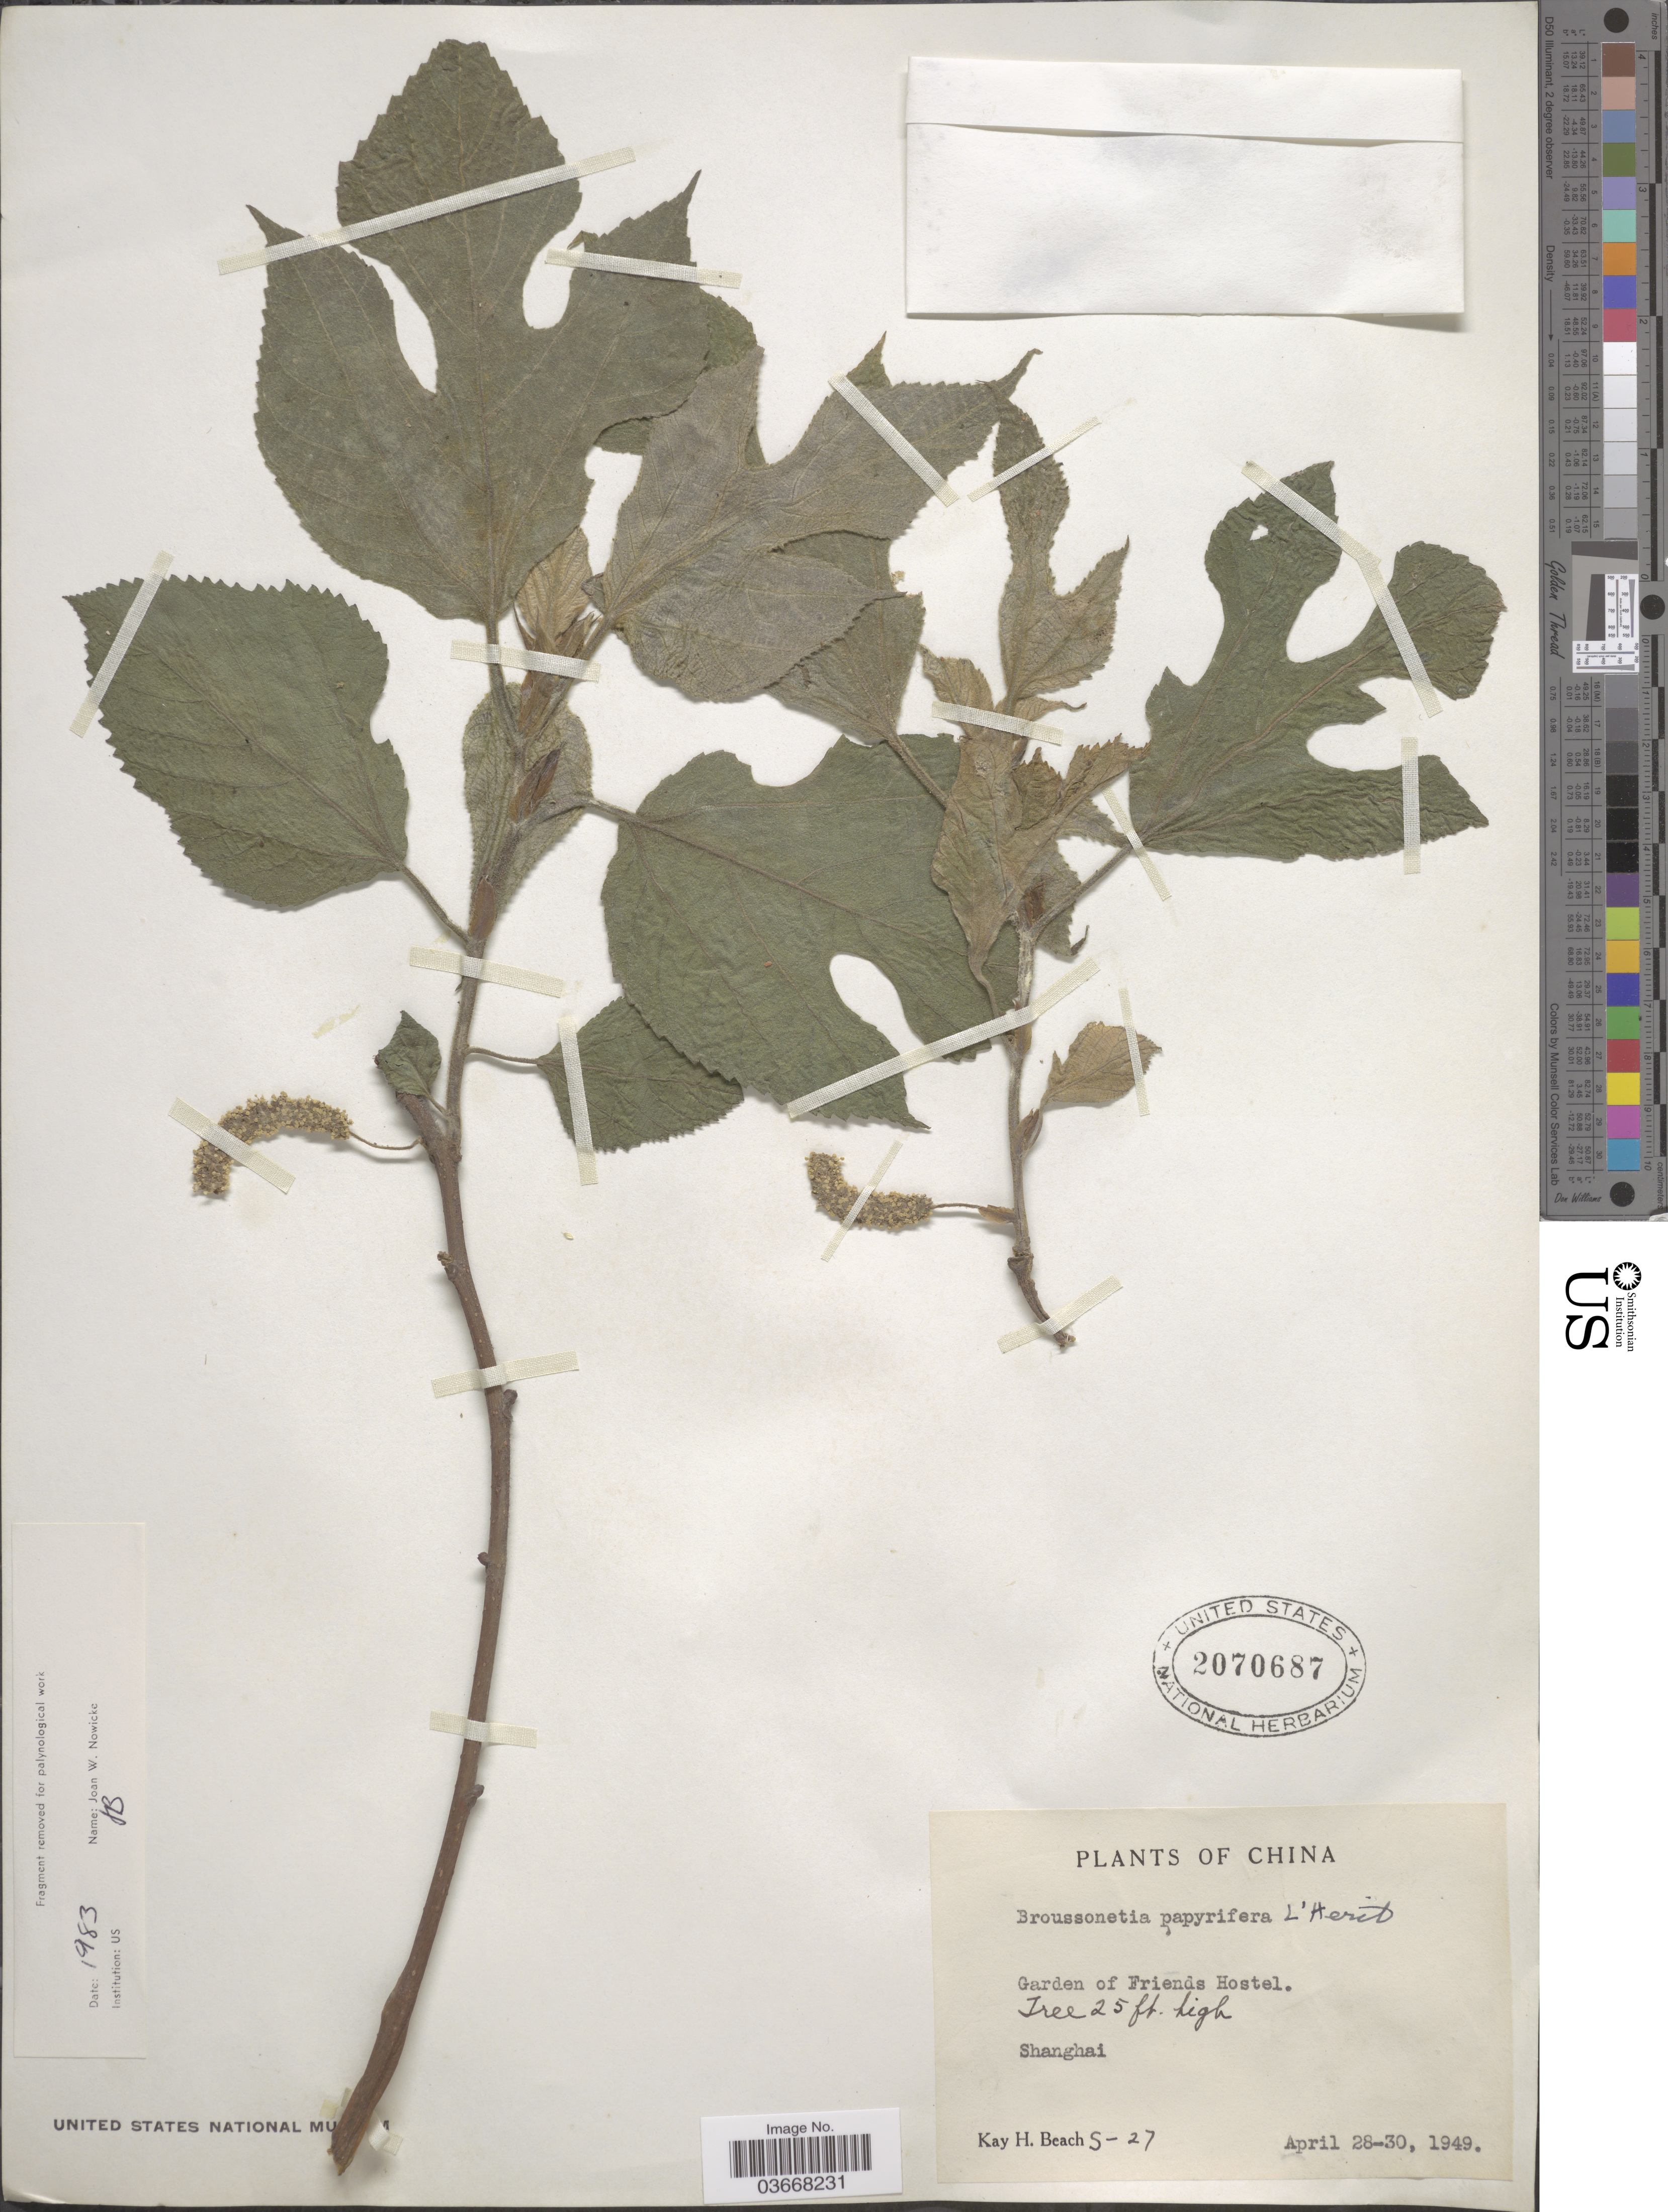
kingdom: Plantae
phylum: Tracheophyta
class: Magnoliopsida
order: Rosales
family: Moraceae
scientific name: Broussoneta papyrifera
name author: (L.) L'Hér. ex Vent.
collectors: K. H. Beach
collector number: S-27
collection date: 1949-04-28/1949-04-30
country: China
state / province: Shanghai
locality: Garden of Friends Hostel. Shanghai.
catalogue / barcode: US 2070687